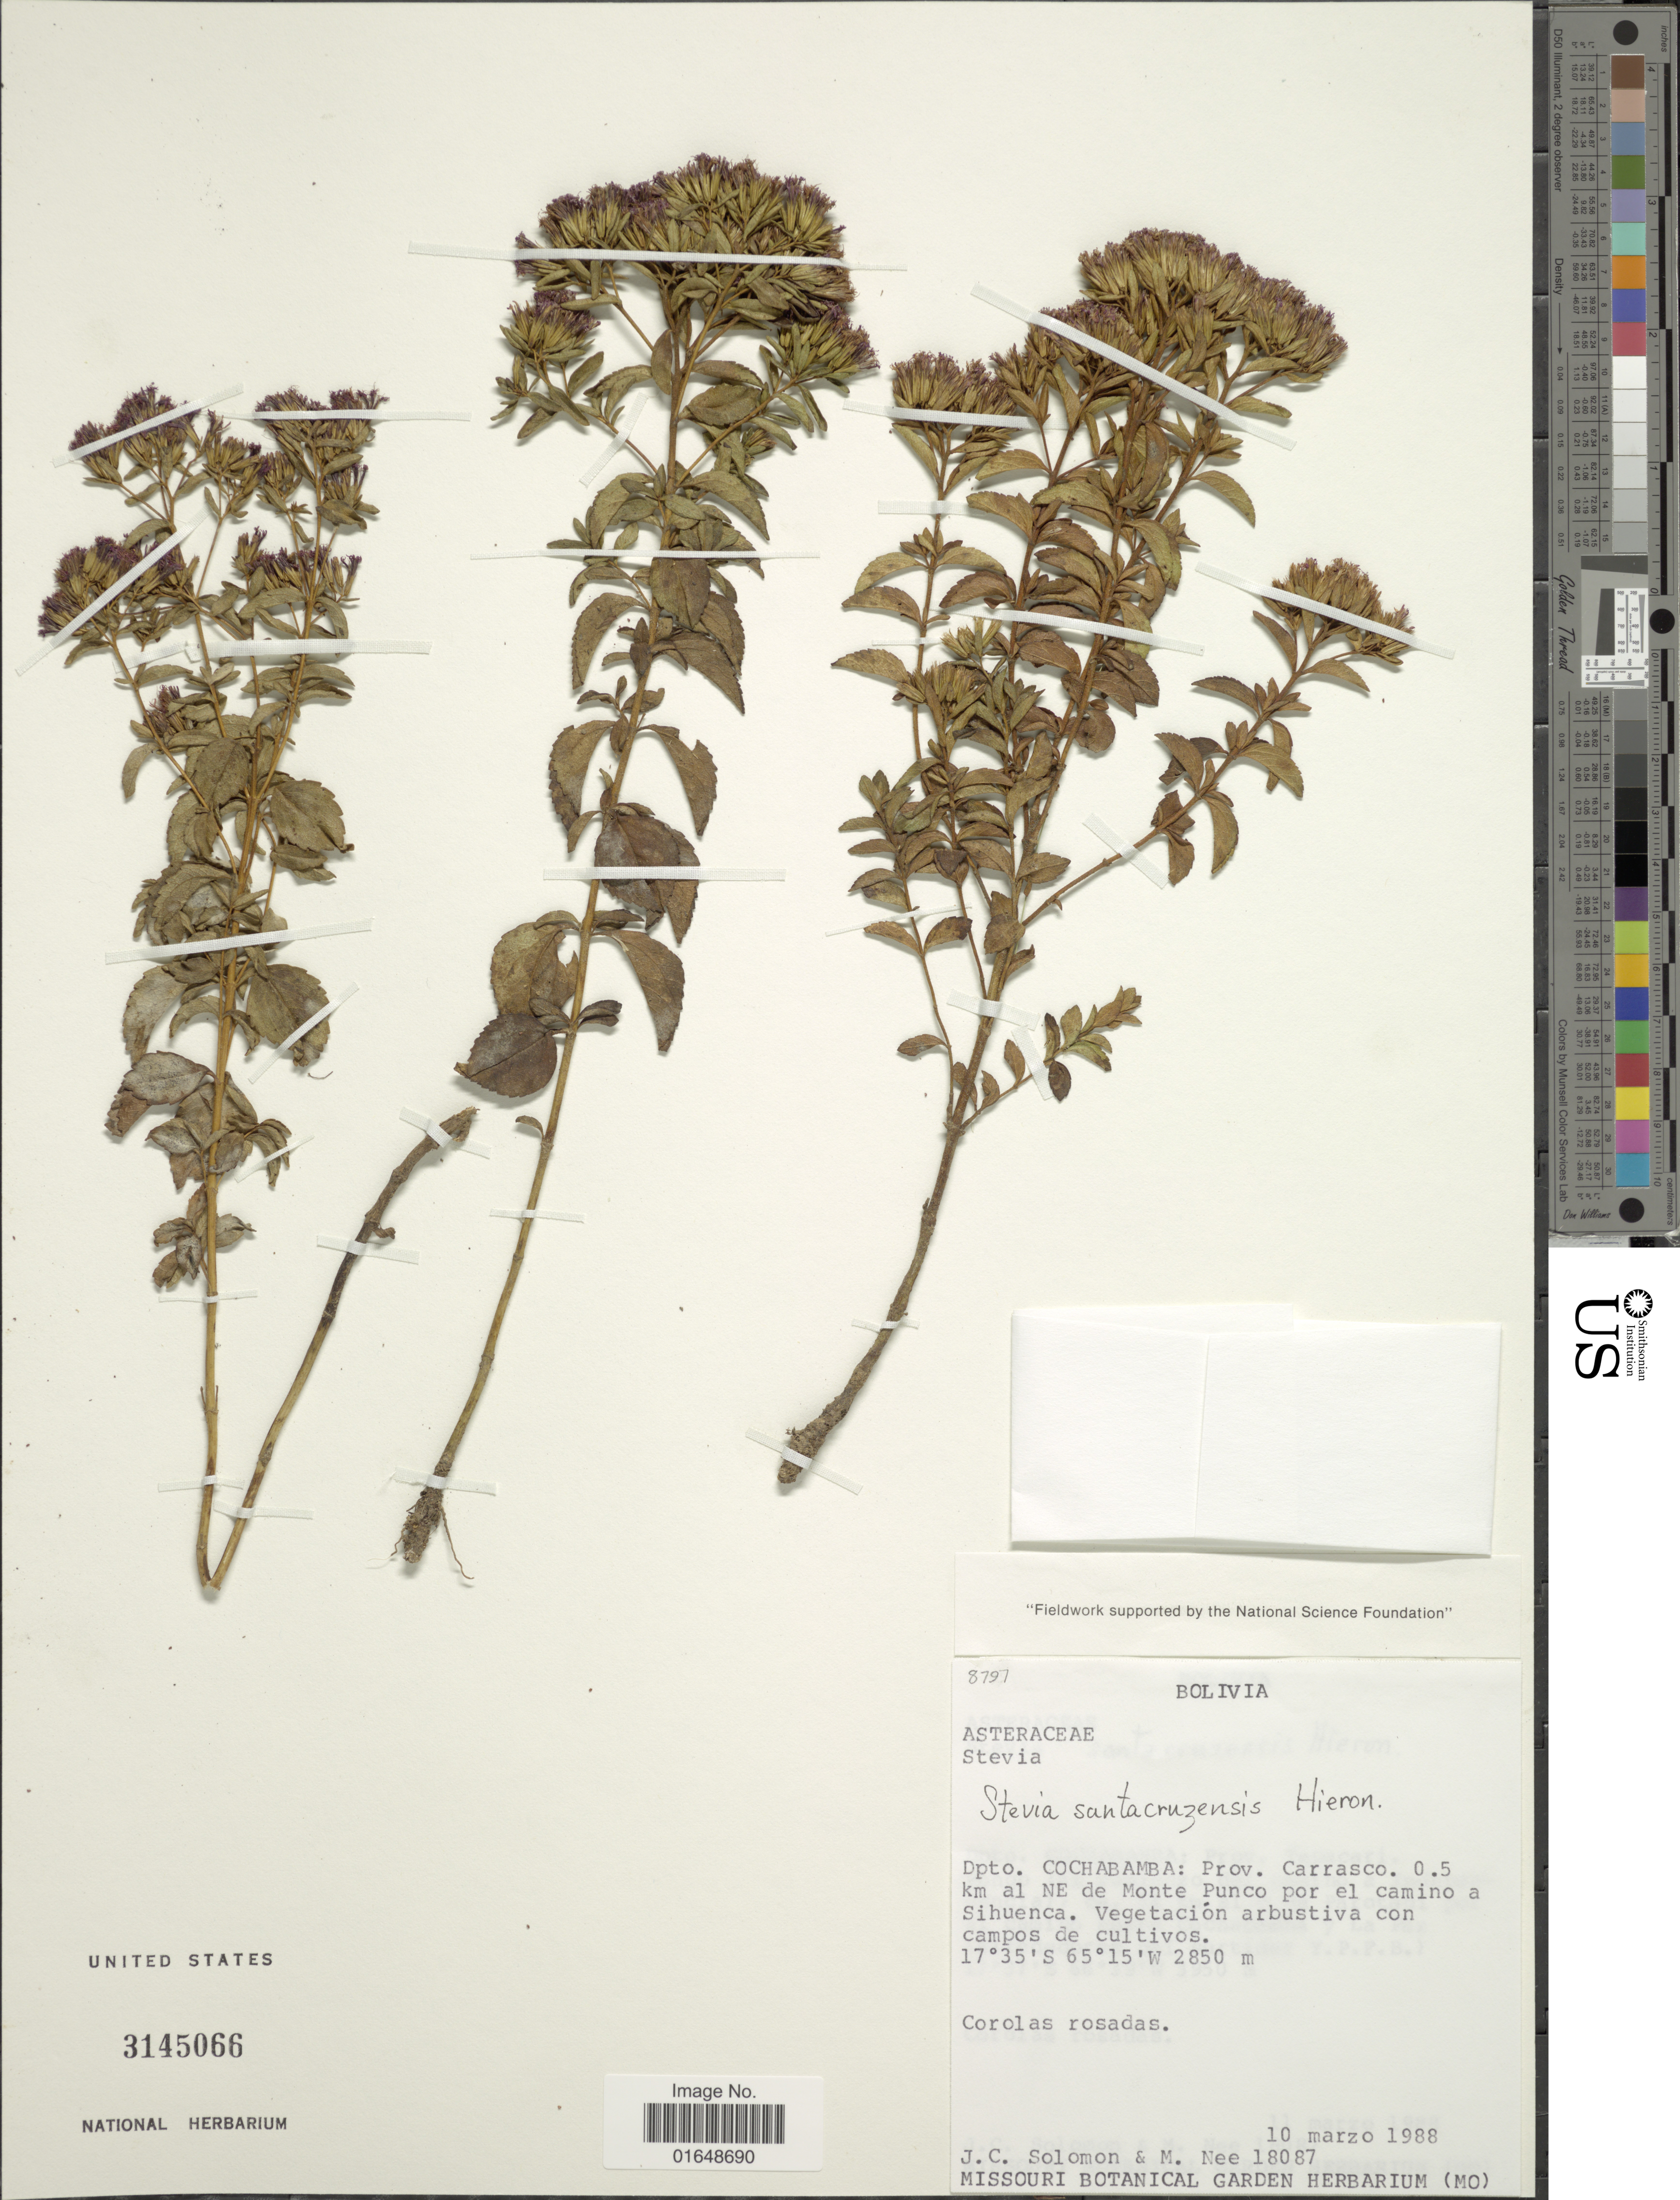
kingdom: Plantae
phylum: Tracheophyta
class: Magnoliopsida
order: Asterales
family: Asteraceae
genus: Stevia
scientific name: Stevia santacruzensis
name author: Hieron.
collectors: J. C. Solomon & M. Nee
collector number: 18087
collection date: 1988-03-10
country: Bolivia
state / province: Cochabamba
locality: Dpto. Cochabamba: Prov. Carrasco. 0.5 km al NE de Monte Punco por el camino a Sihuenca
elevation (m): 2850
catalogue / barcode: US 3145066